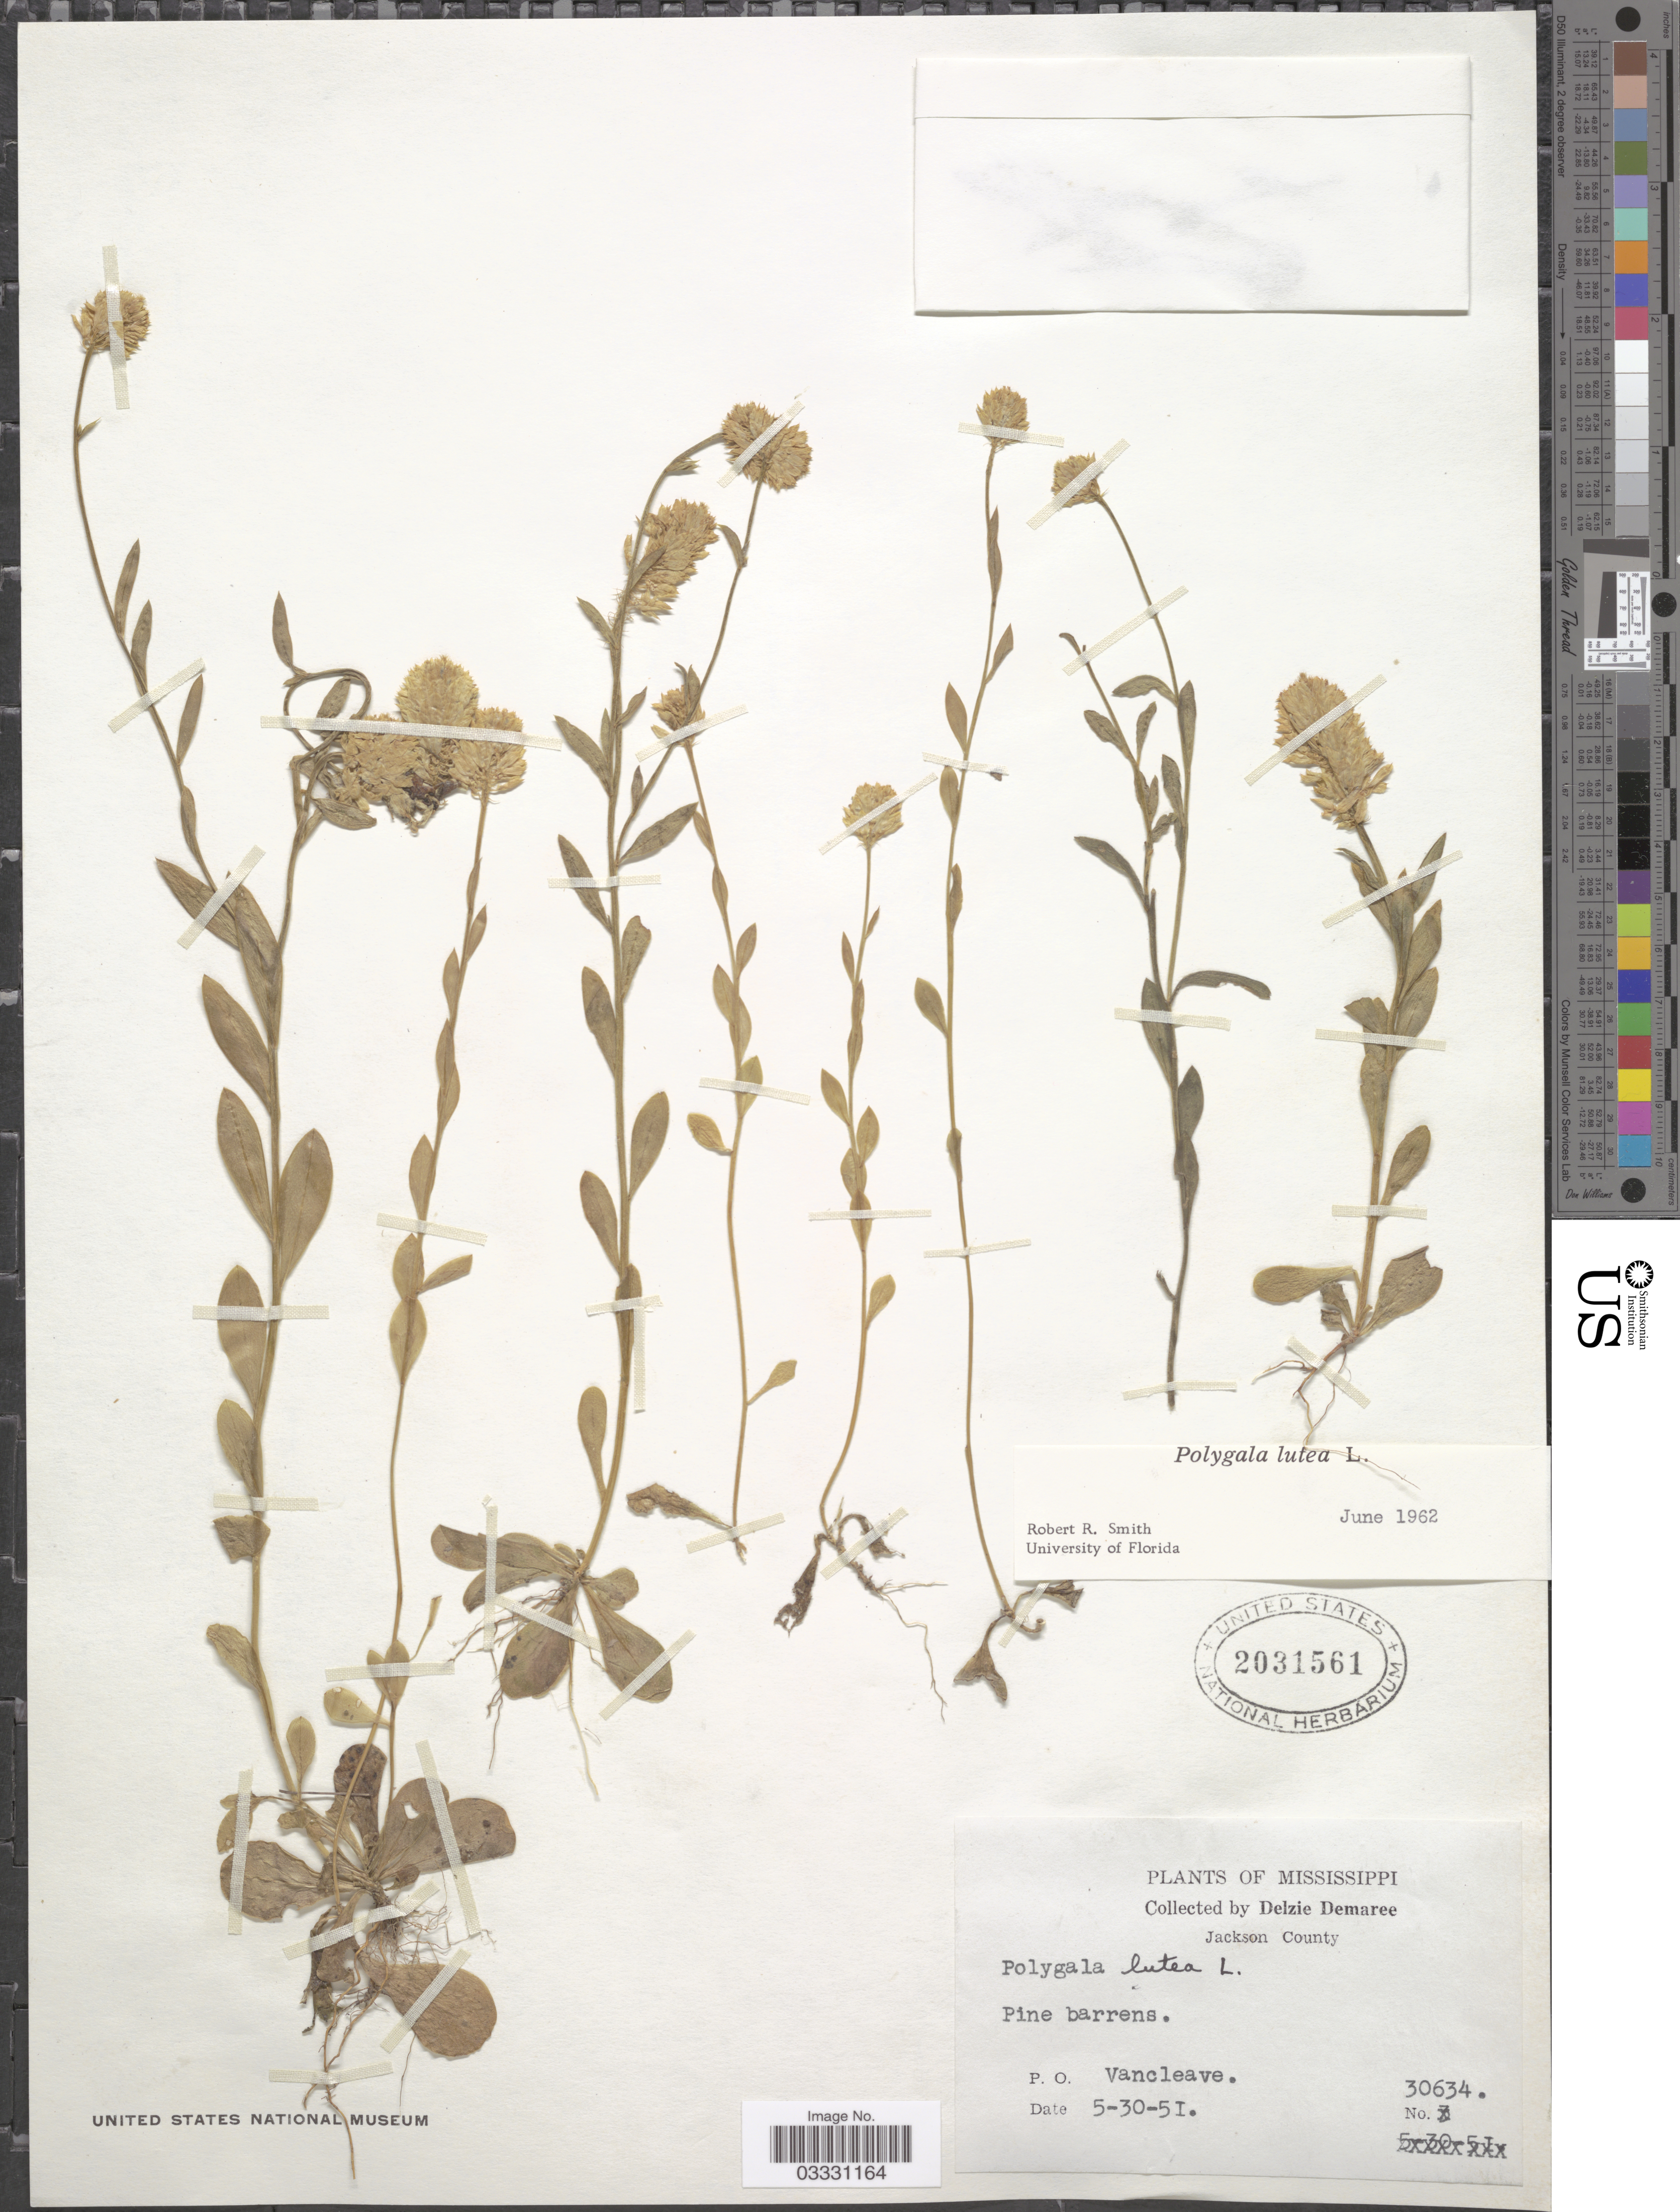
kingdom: Plantae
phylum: Tracheophyta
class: Magnoliopsida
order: Fabales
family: Polygalaceae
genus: Polygala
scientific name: Polygala lutea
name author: L.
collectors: D. Demaree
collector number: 30634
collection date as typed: Transcribed d/m/y: 30/5/51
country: United States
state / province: Mississippi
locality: Jackson County. P.O. Vancleave.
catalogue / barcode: US 2031561